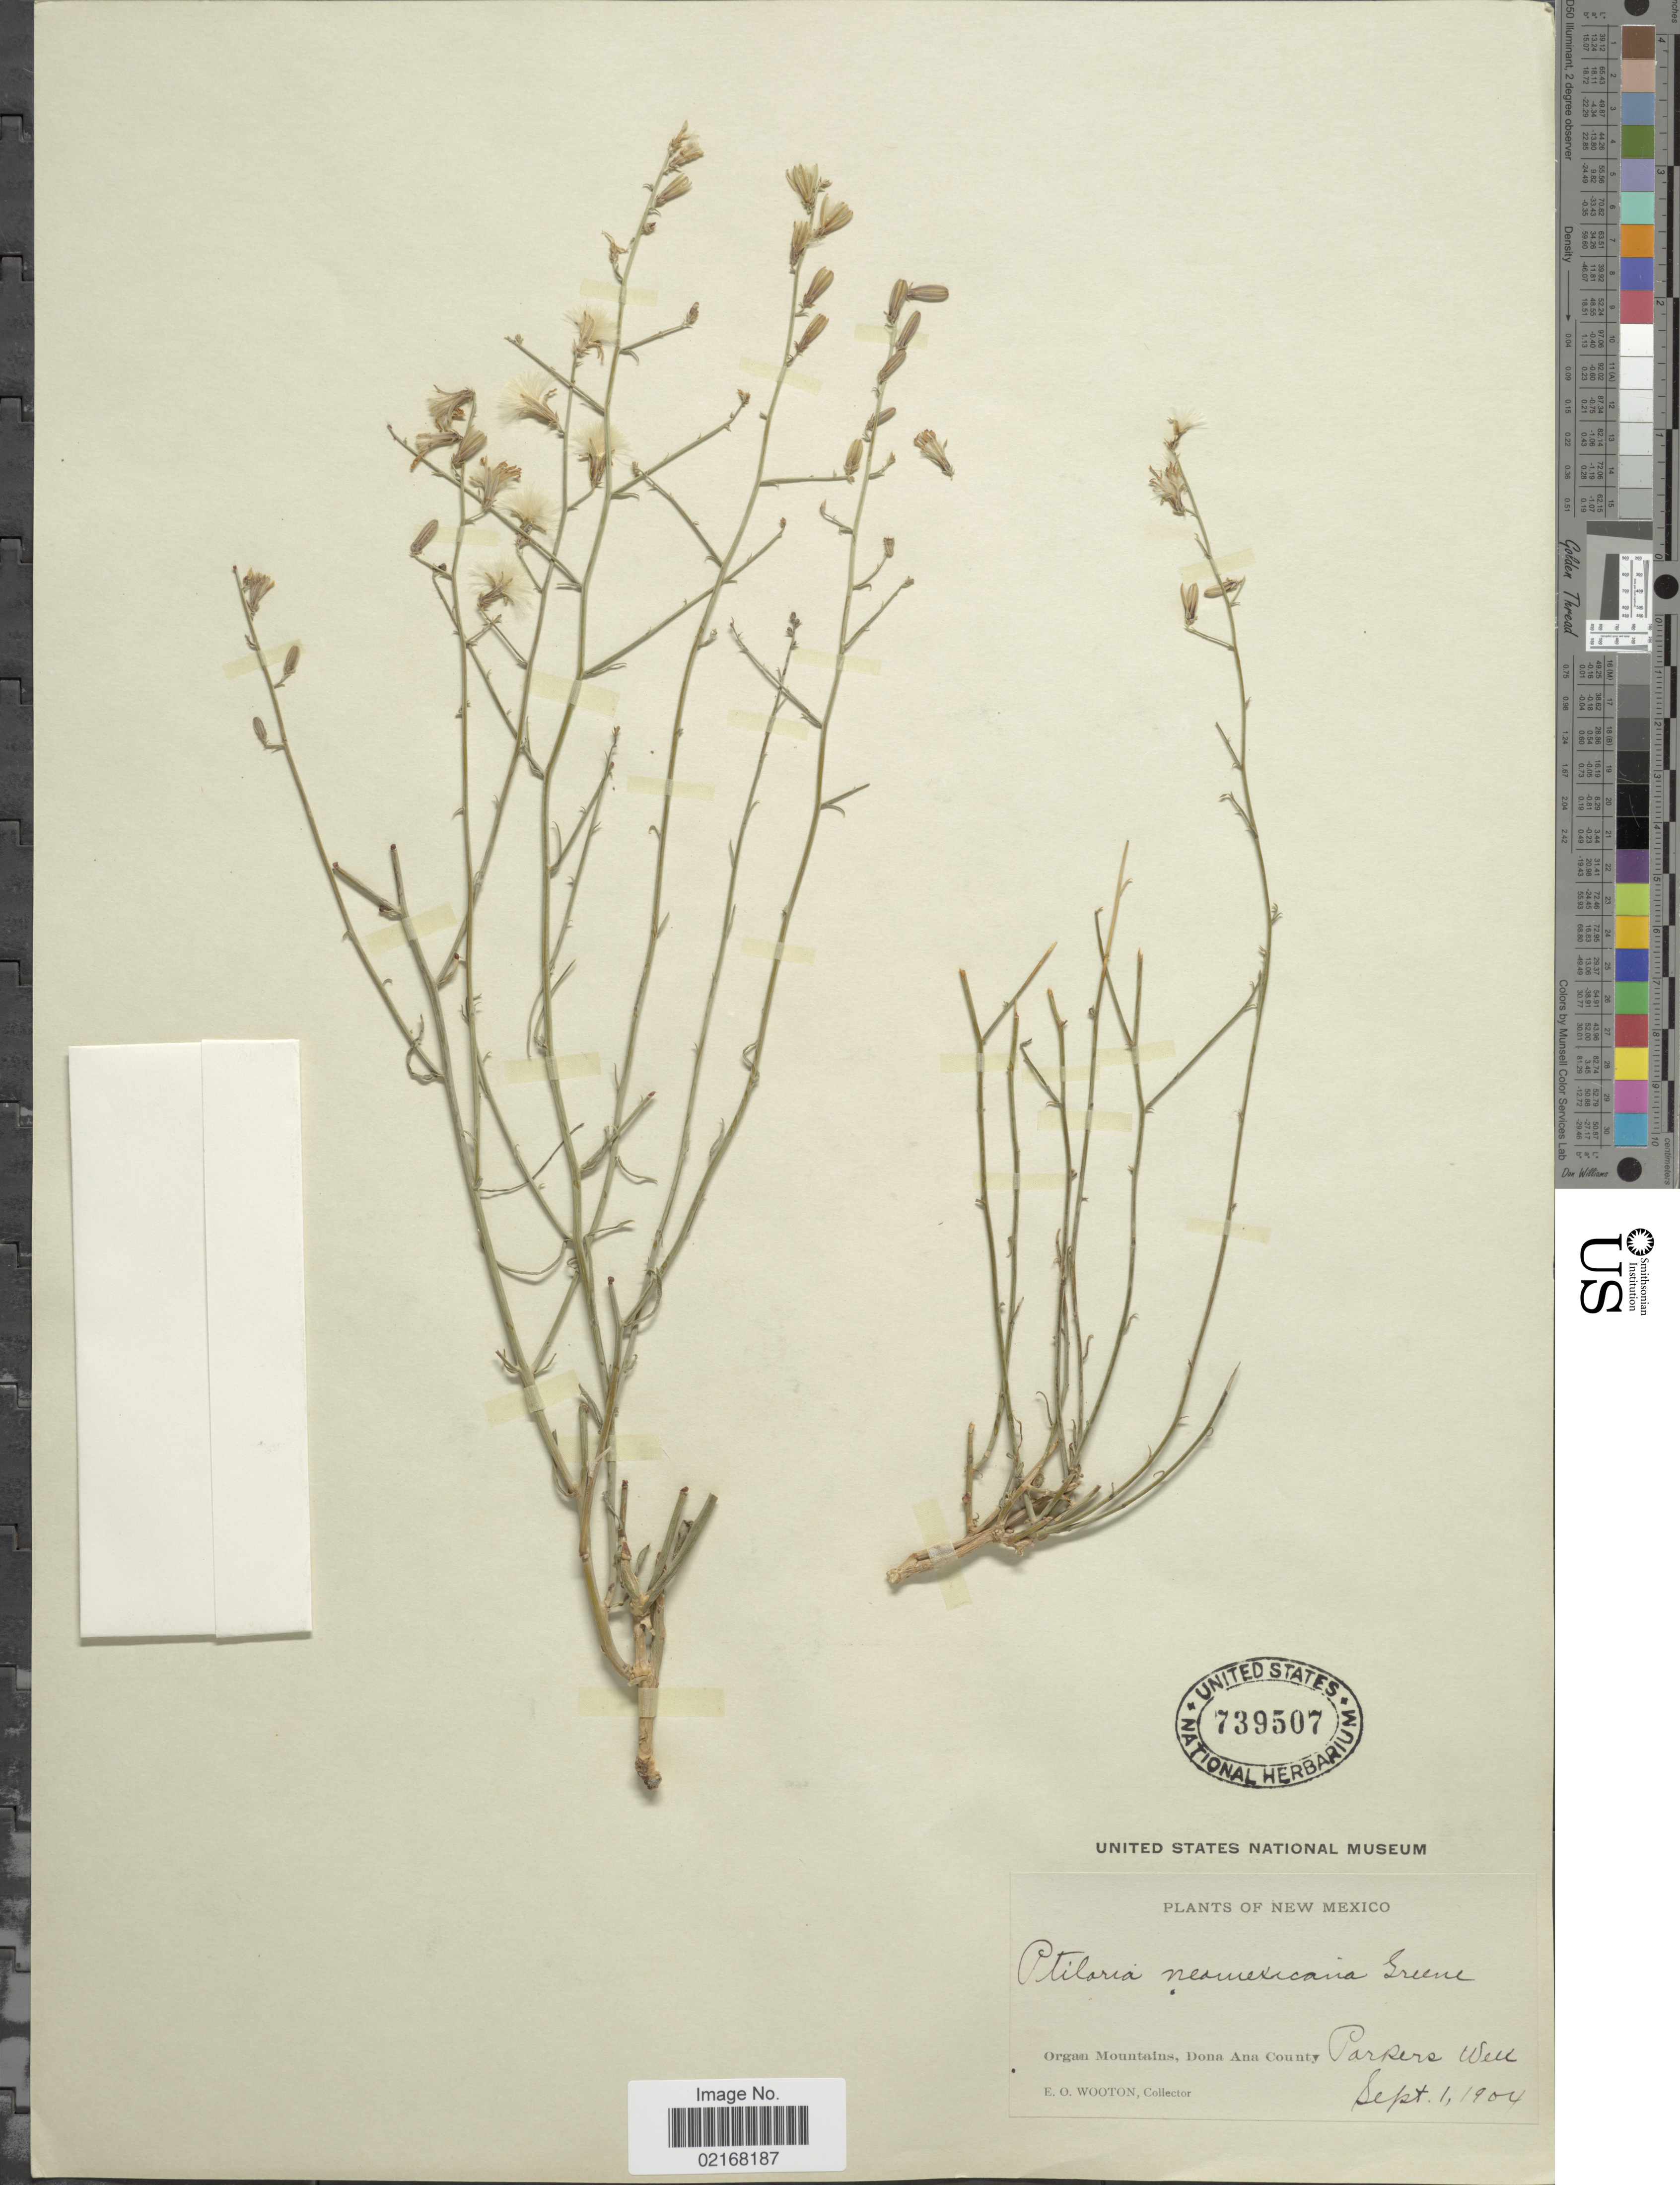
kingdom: Plantae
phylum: Tracheophyta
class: Magnoliopsida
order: Asterales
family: Asteraceae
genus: Stephanomeria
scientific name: Stephanomeria tenuifolia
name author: (Torr.) H.M. Hall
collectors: E. O. Wooton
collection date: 1904-09-01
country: United States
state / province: New Mexico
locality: Organ Mountains, Dona Ana County. Parkers Well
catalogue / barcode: US 739507